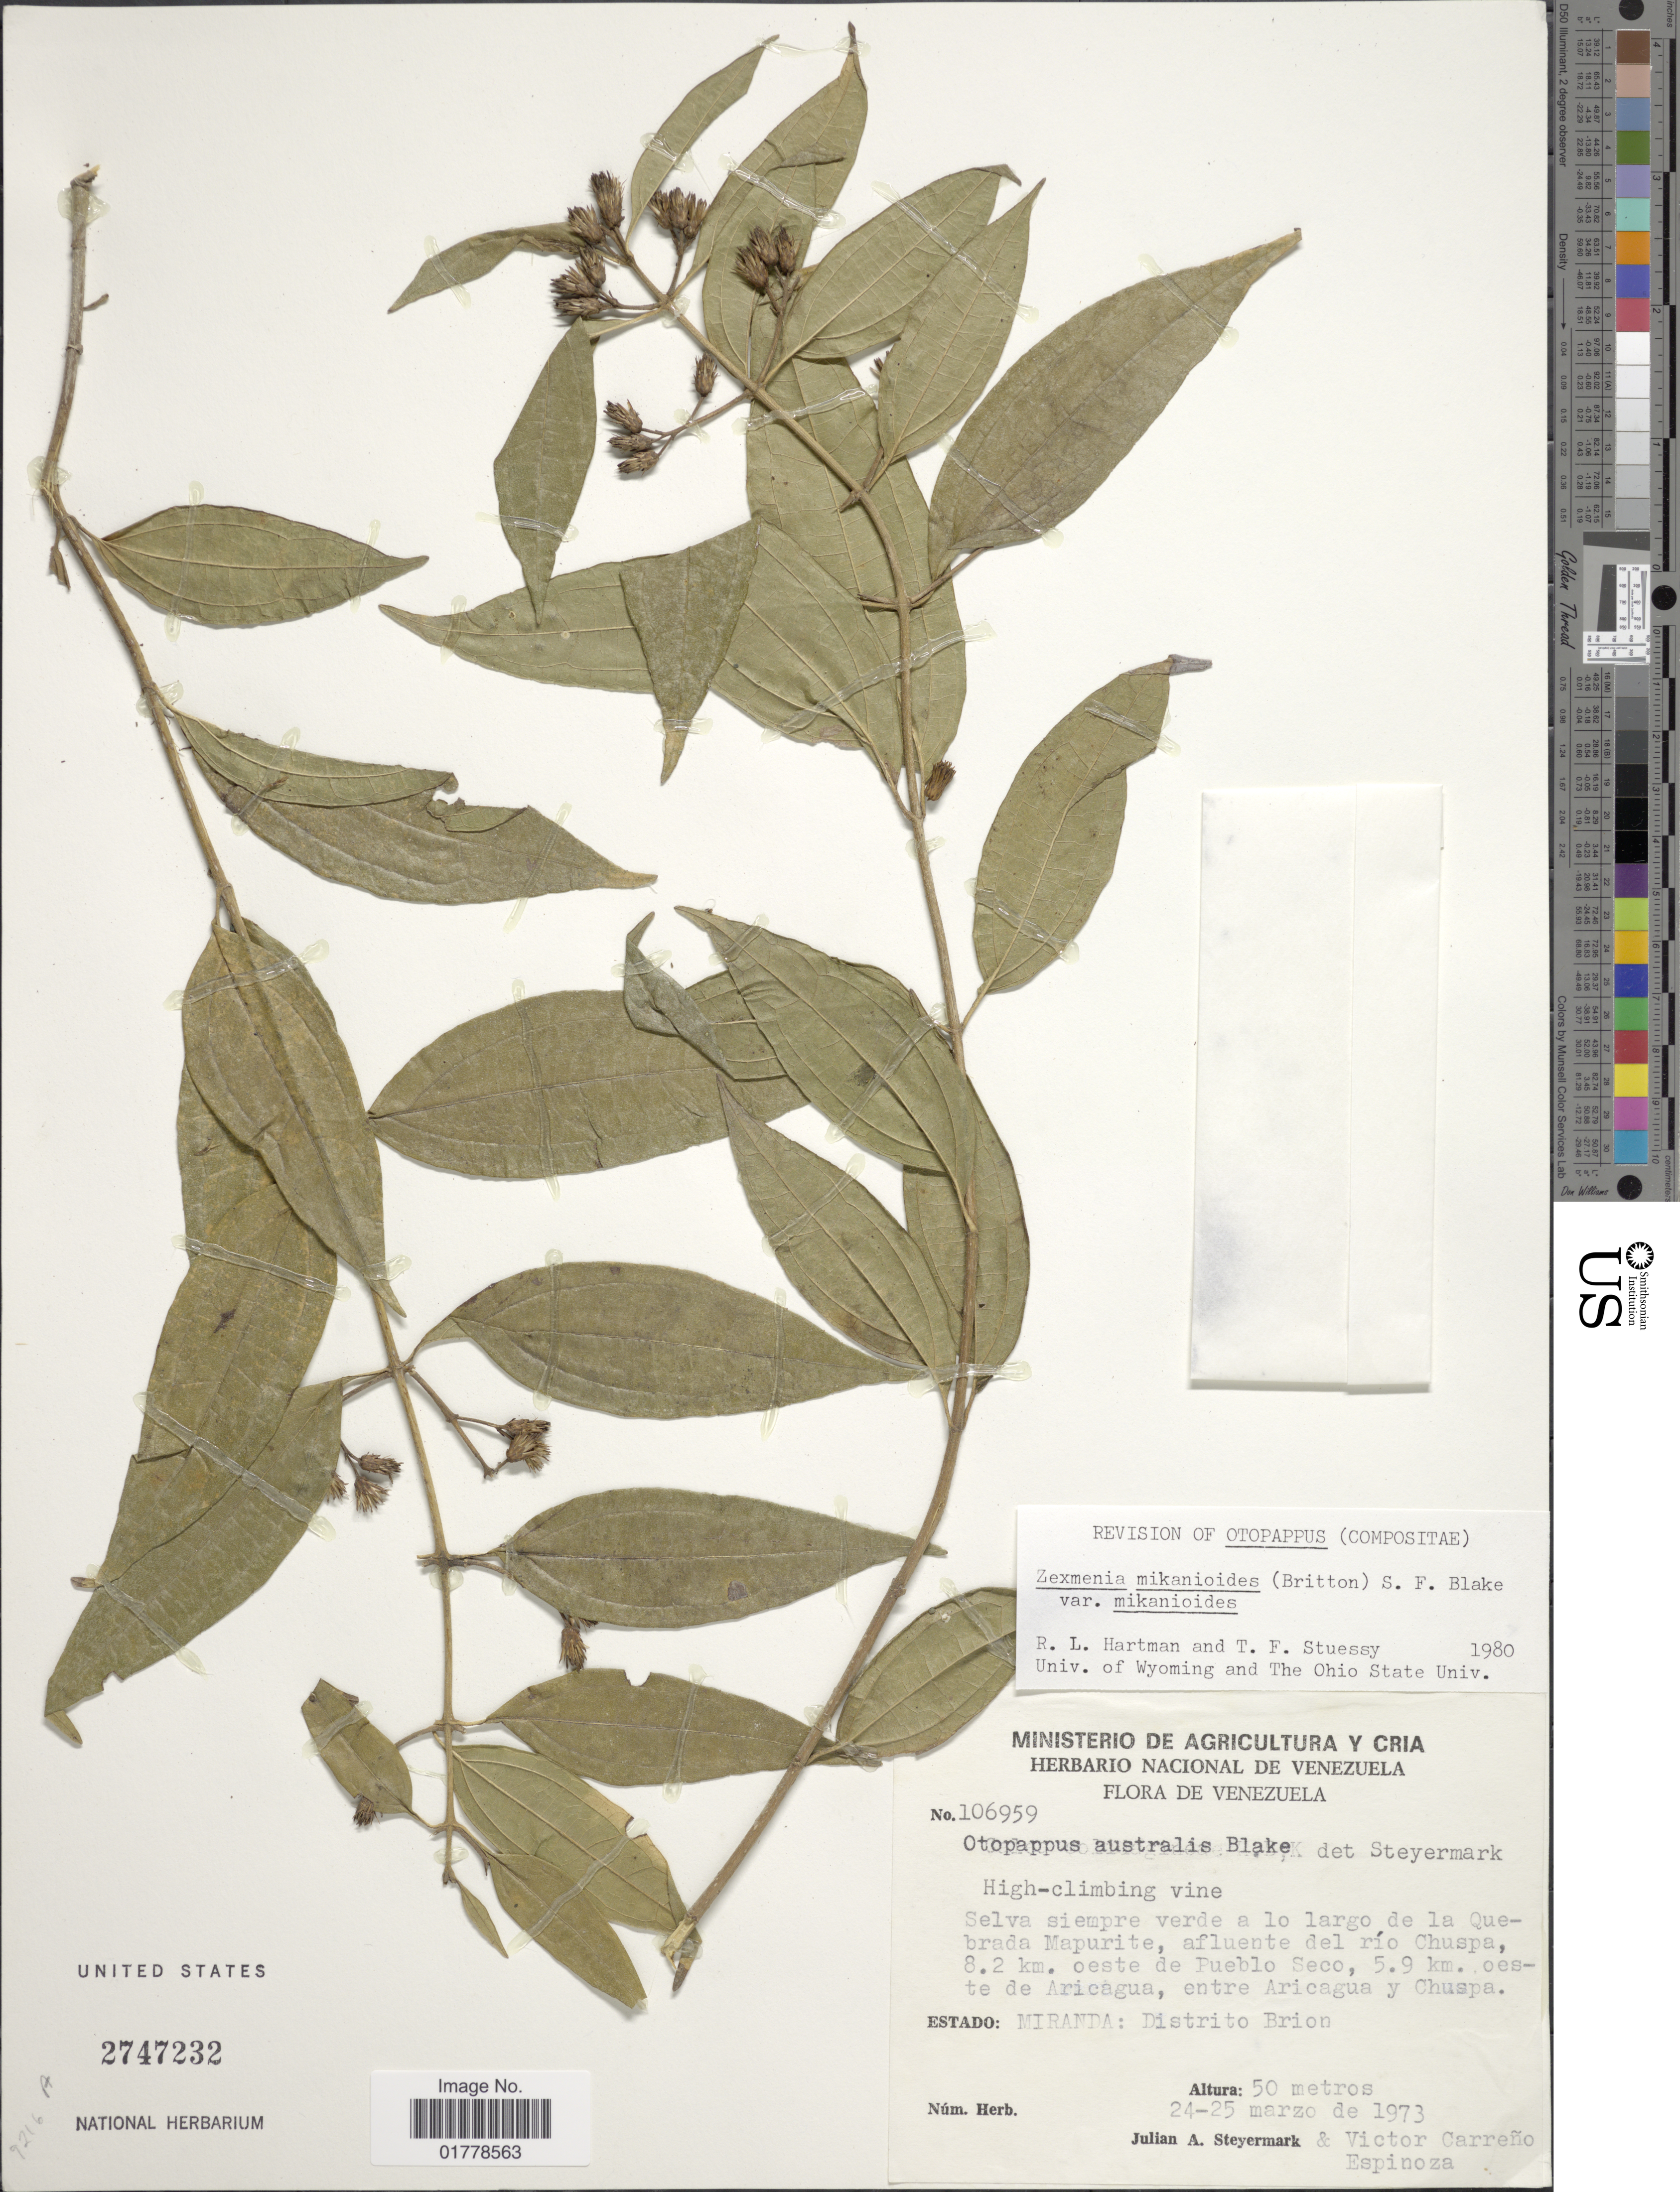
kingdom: Plantae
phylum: Tracheophyta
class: Magnoliopsida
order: Asterales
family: Asteraceae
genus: Oblivia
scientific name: Oblivia mikanioides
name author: (Britton) Strother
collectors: J. Steyermark & V. Carreño E.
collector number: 106959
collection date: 1973-03-24/1973-03-25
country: Venezuela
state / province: Miranda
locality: Selva siemprke verde a lo largo de la Quebrada Mapurite, afluente del río Chuspa, 8.2 km. oeste de Pueblo Seco, 5.9 km. oeste de Aricagua, entre Aricagua y Chuspa. Estado: Miranda: Distrito Brion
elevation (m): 50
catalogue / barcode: US 2747232